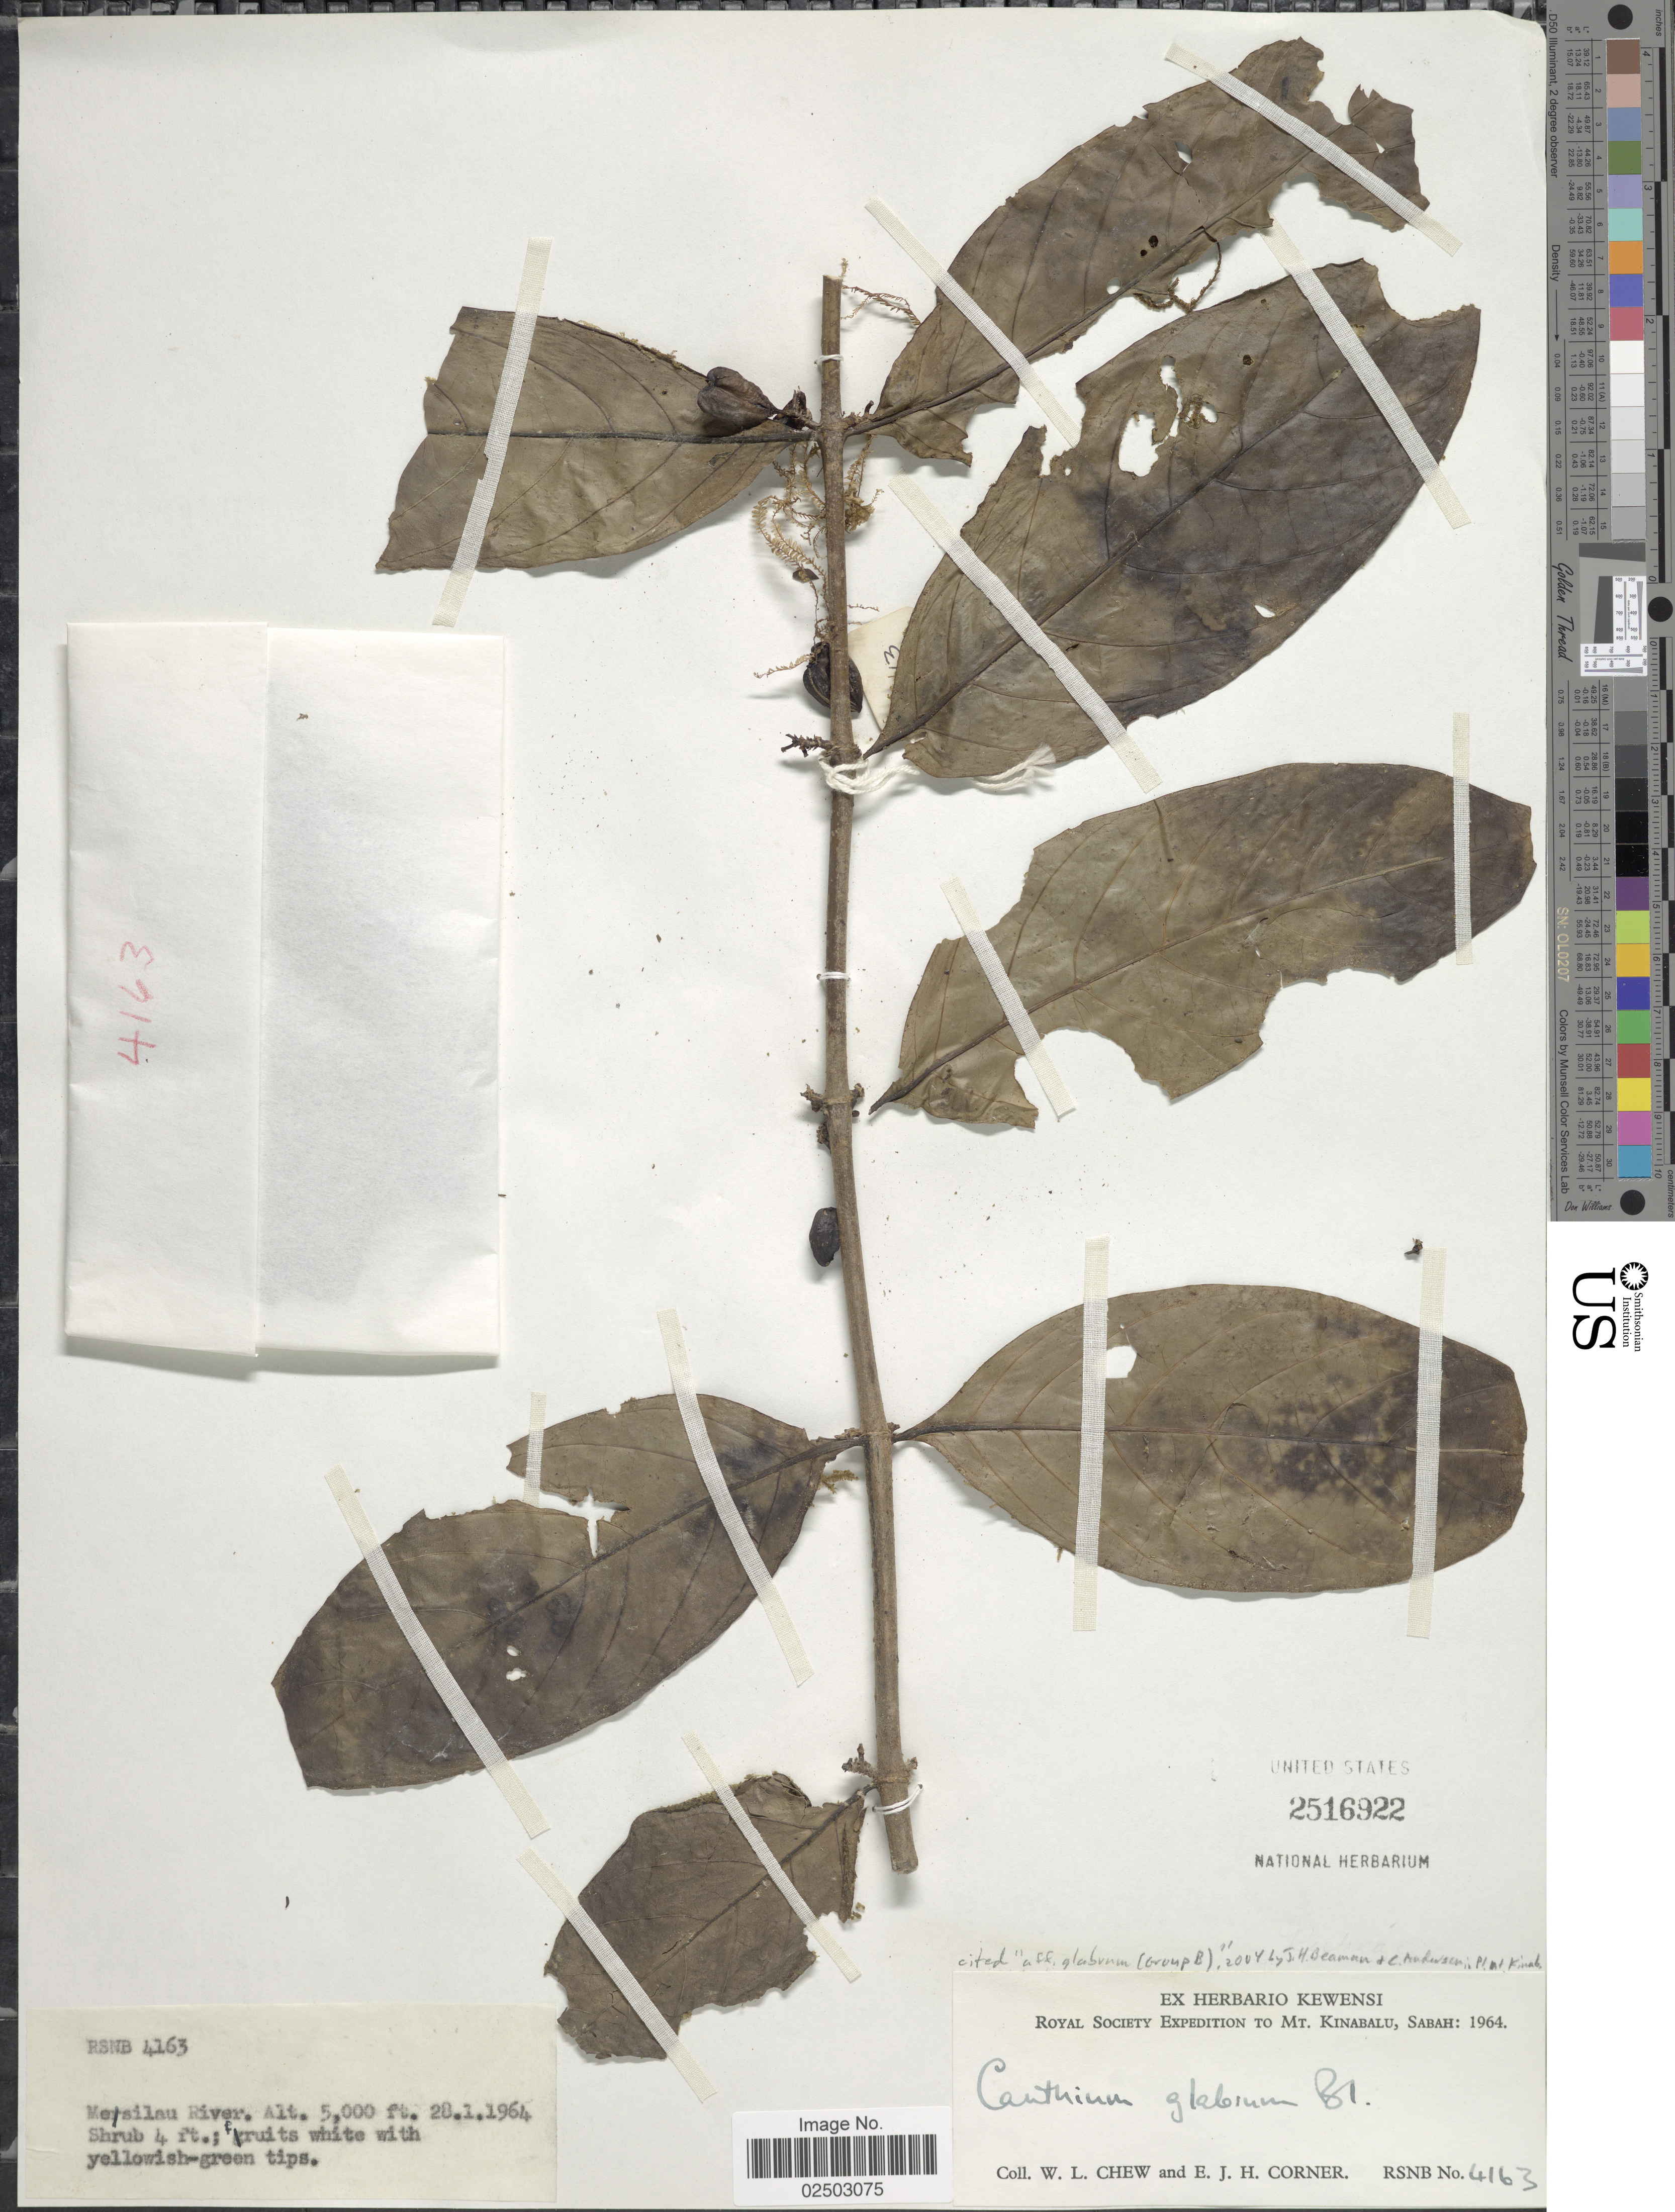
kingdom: Plantae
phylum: Tracheophyta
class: Magnoliopsida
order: Gentianales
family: Rubiaceae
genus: Canthium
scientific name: Canthium glabrum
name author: Blume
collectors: W. Chew & E. Corner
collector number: RSNB4163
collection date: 1964-01-28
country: Malaysia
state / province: Sabah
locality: Mt. Kinabalu, Mesilau River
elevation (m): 1524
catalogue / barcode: US 2516922